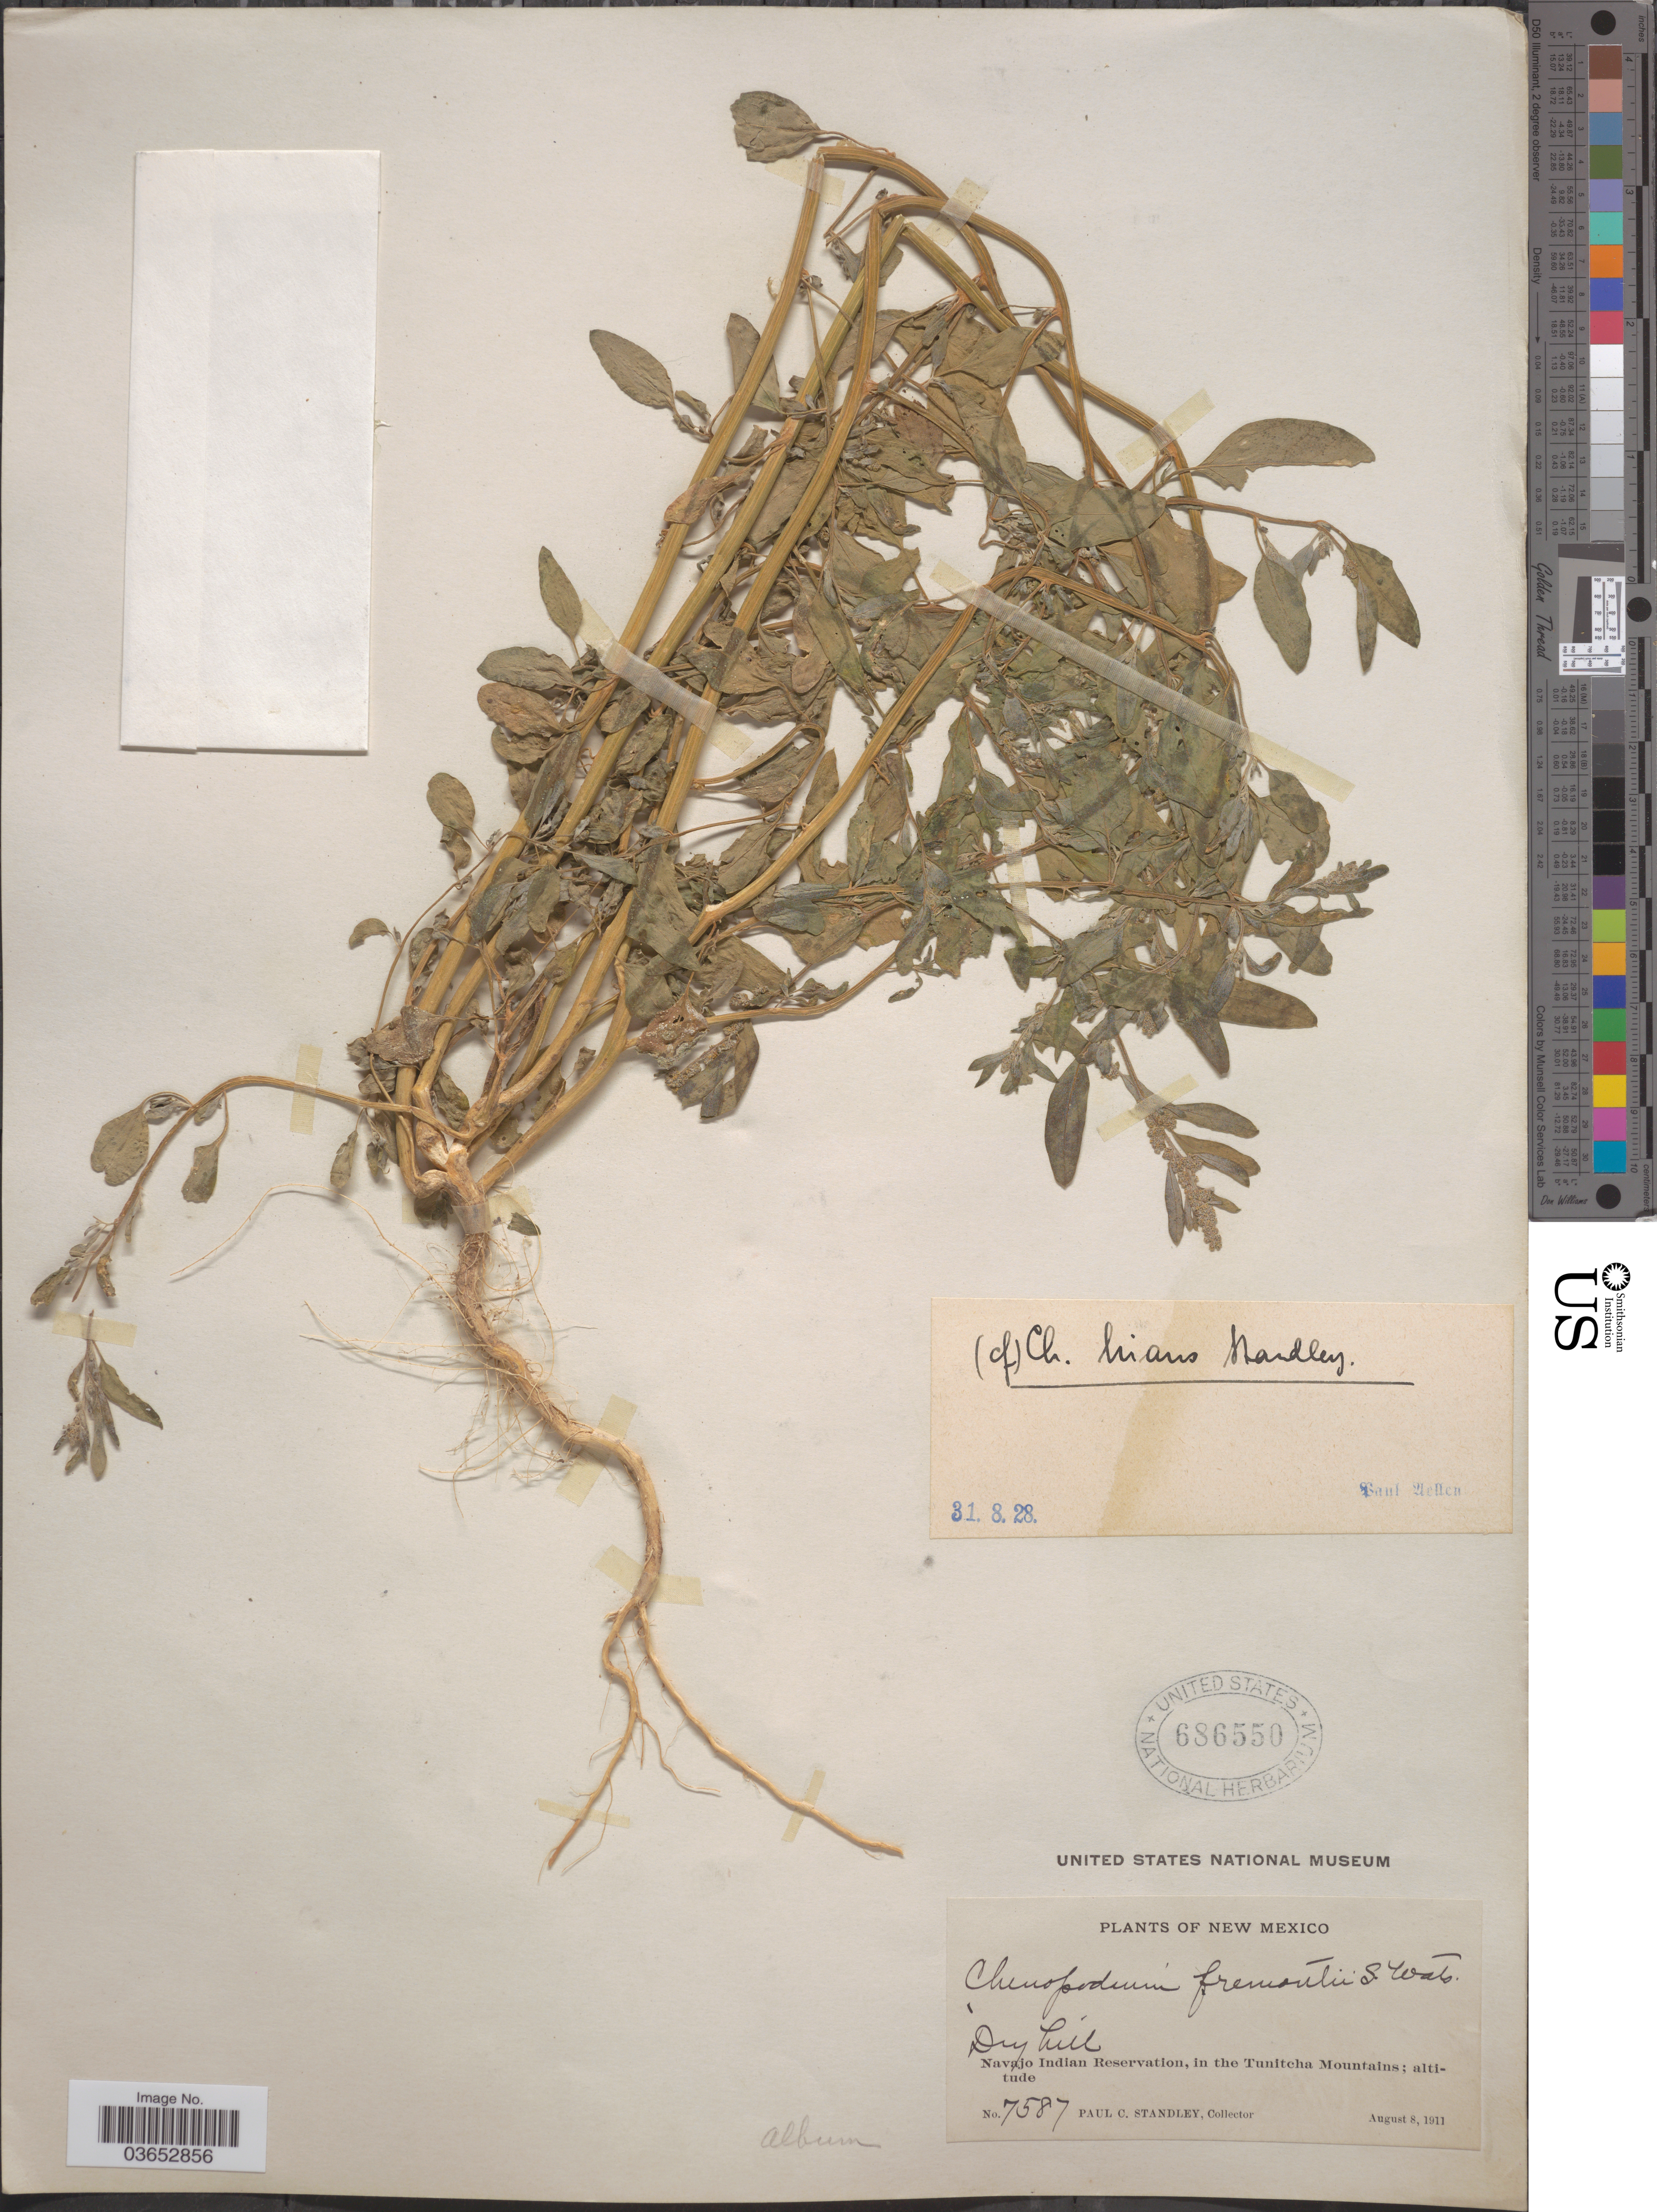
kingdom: Plantae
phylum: Tracheophyta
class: Magnoliopsida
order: Caryophyllales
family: Amaranthaceae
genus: Chenopodium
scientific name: Chenopodium fremontii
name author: S. Watson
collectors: P. C. Standley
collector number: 7587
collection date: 1911-08-08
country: United States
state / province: New Mexico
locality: Navajo Indian Reservation, in the Tunitcha Mountains.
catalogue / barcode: US 686550